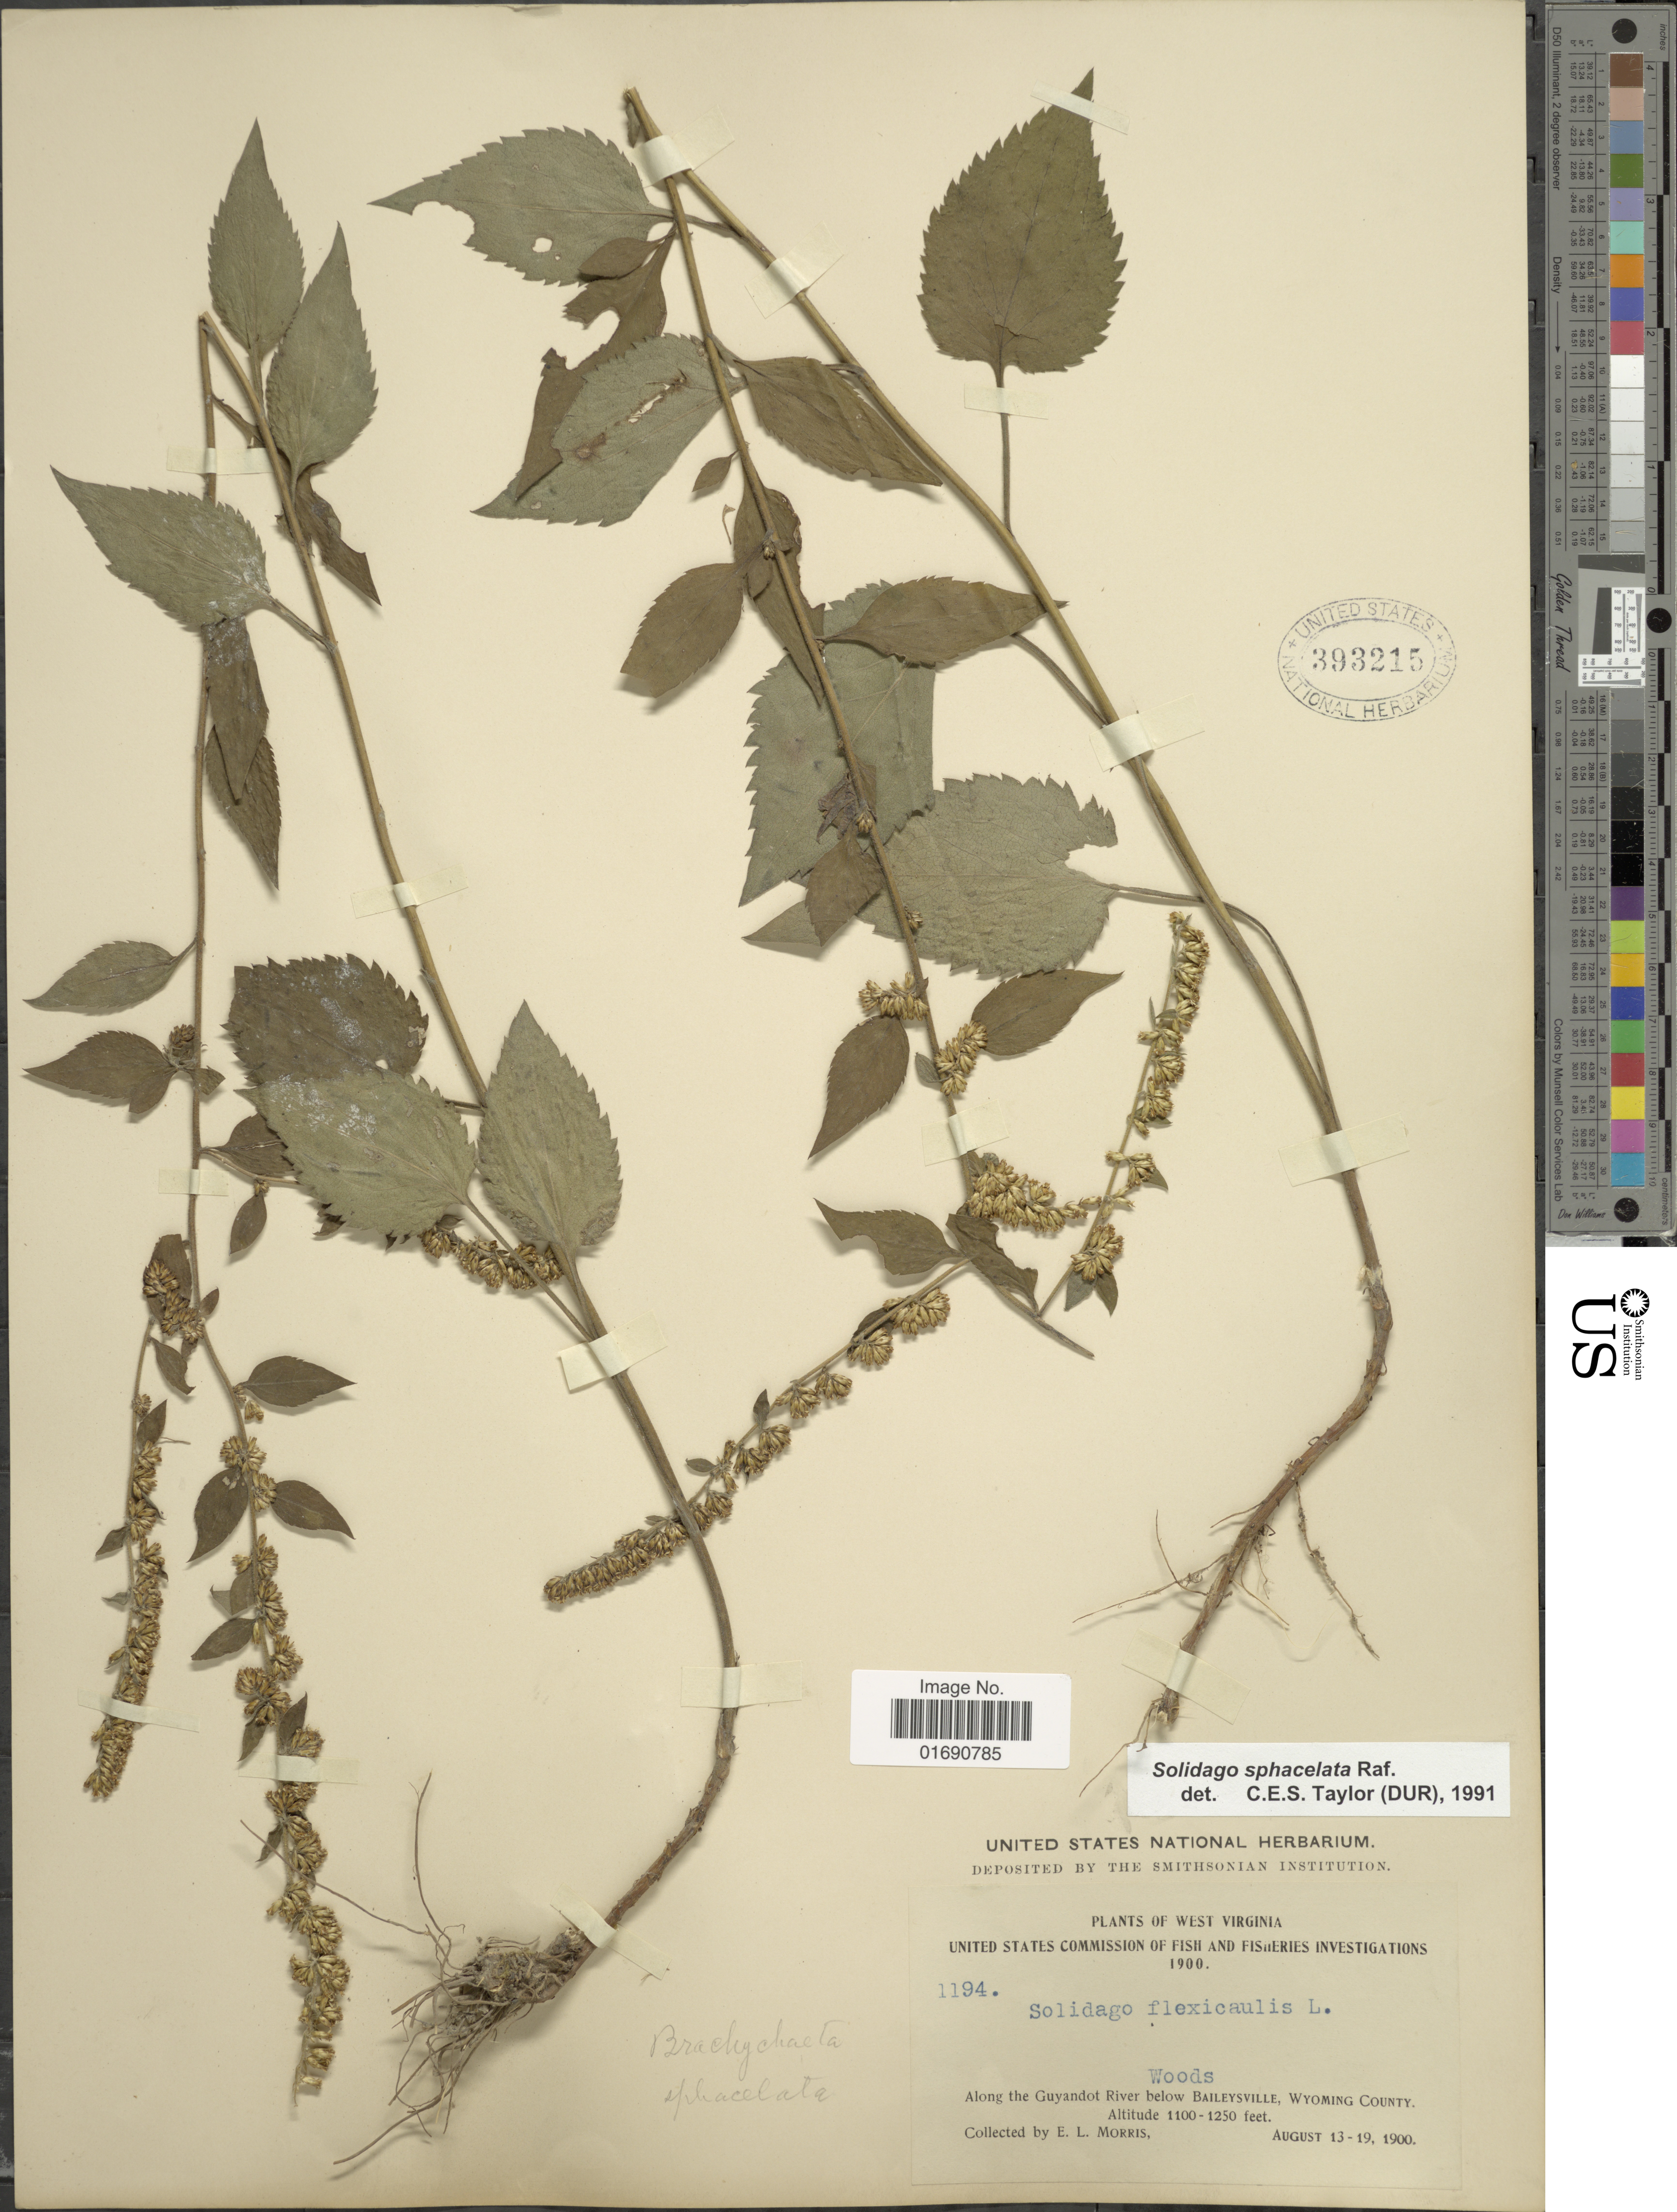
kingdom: Plantae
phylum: Tracheophyta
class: Magnoliopsida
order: Asterales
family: Asteraceae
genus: Solidago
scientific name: Solidago sphacelata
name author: Raf.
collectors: E. Morris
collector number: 1194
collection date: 1900-08-13/1900-08-19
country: United States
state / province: West Virginia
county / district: Wyoming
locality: Woods, Along the Guyandot River below Baileysville,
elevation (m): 335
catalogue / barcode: US 393215